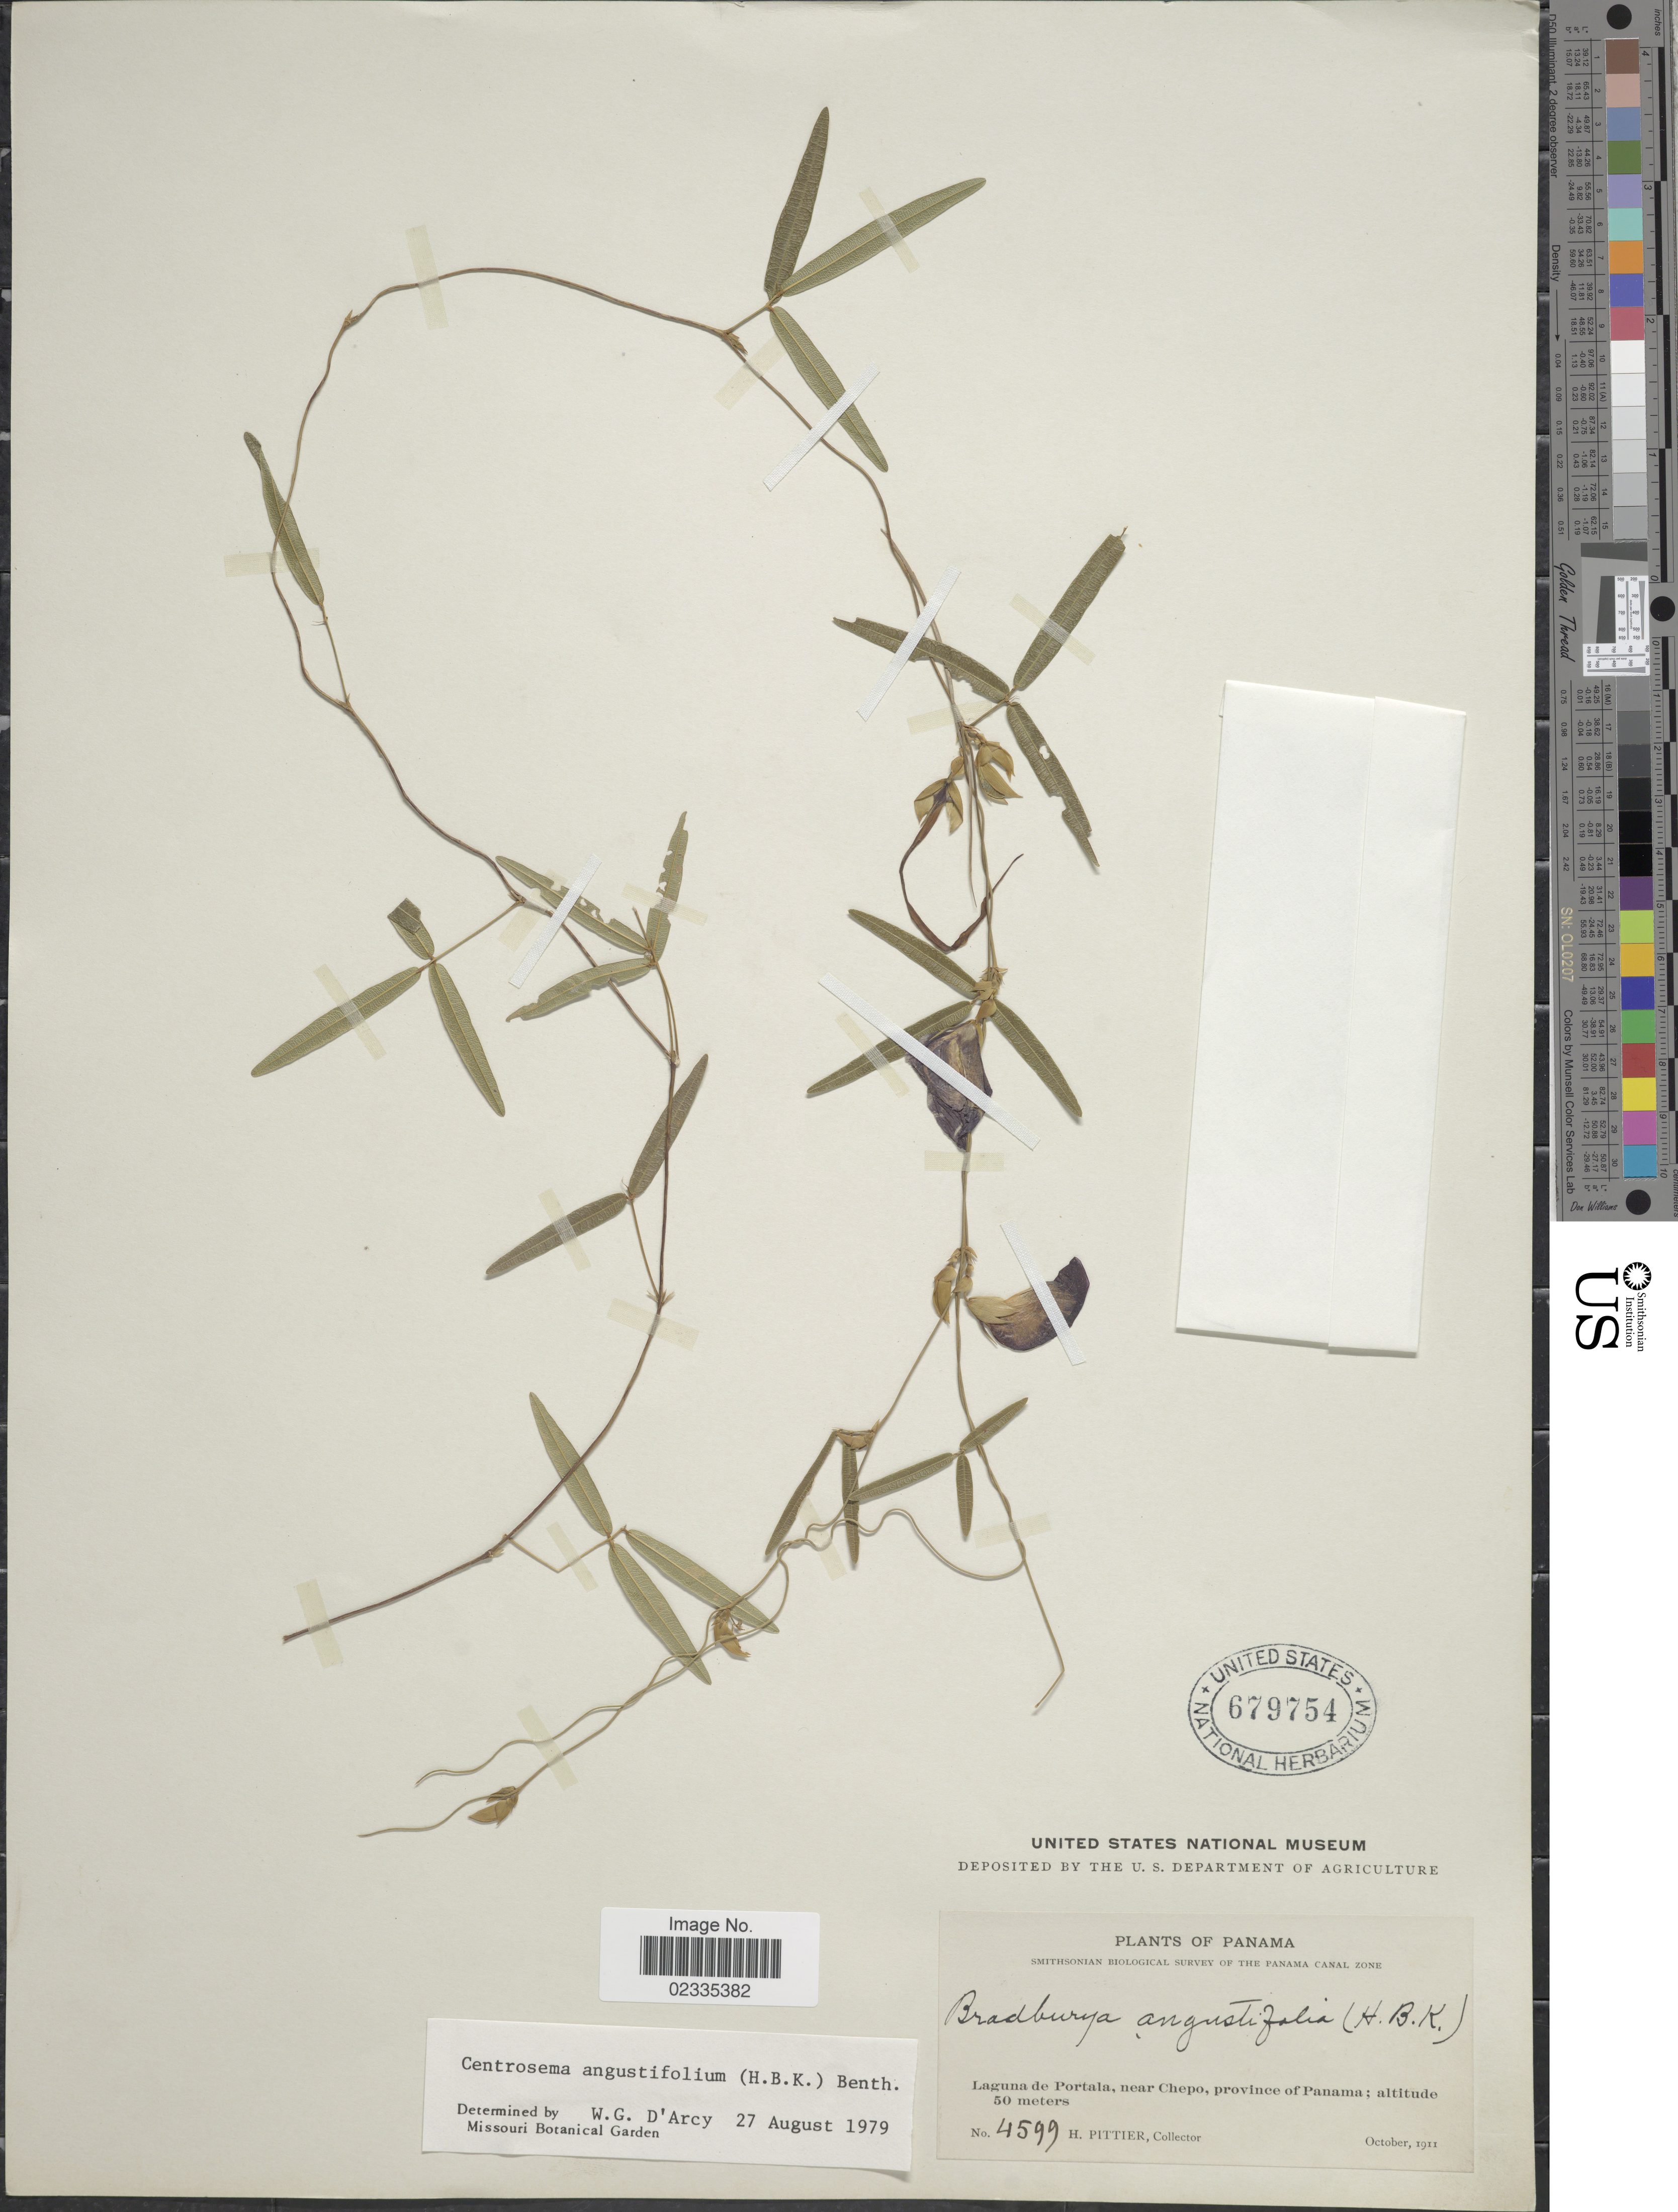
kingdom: Plantae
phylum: Tracheophyta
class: Magnoliopsida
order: Fabales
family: Fabaceae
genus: Centrosema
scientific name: Centrosema angustifolium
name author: (Kunth) Benth.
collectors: H. F. Pittier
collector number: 4599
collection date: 1911-10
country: Panama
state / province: Panamá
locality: Languna de Portala, near Chepo, province of Panama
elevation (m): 50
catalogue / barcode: US 679754